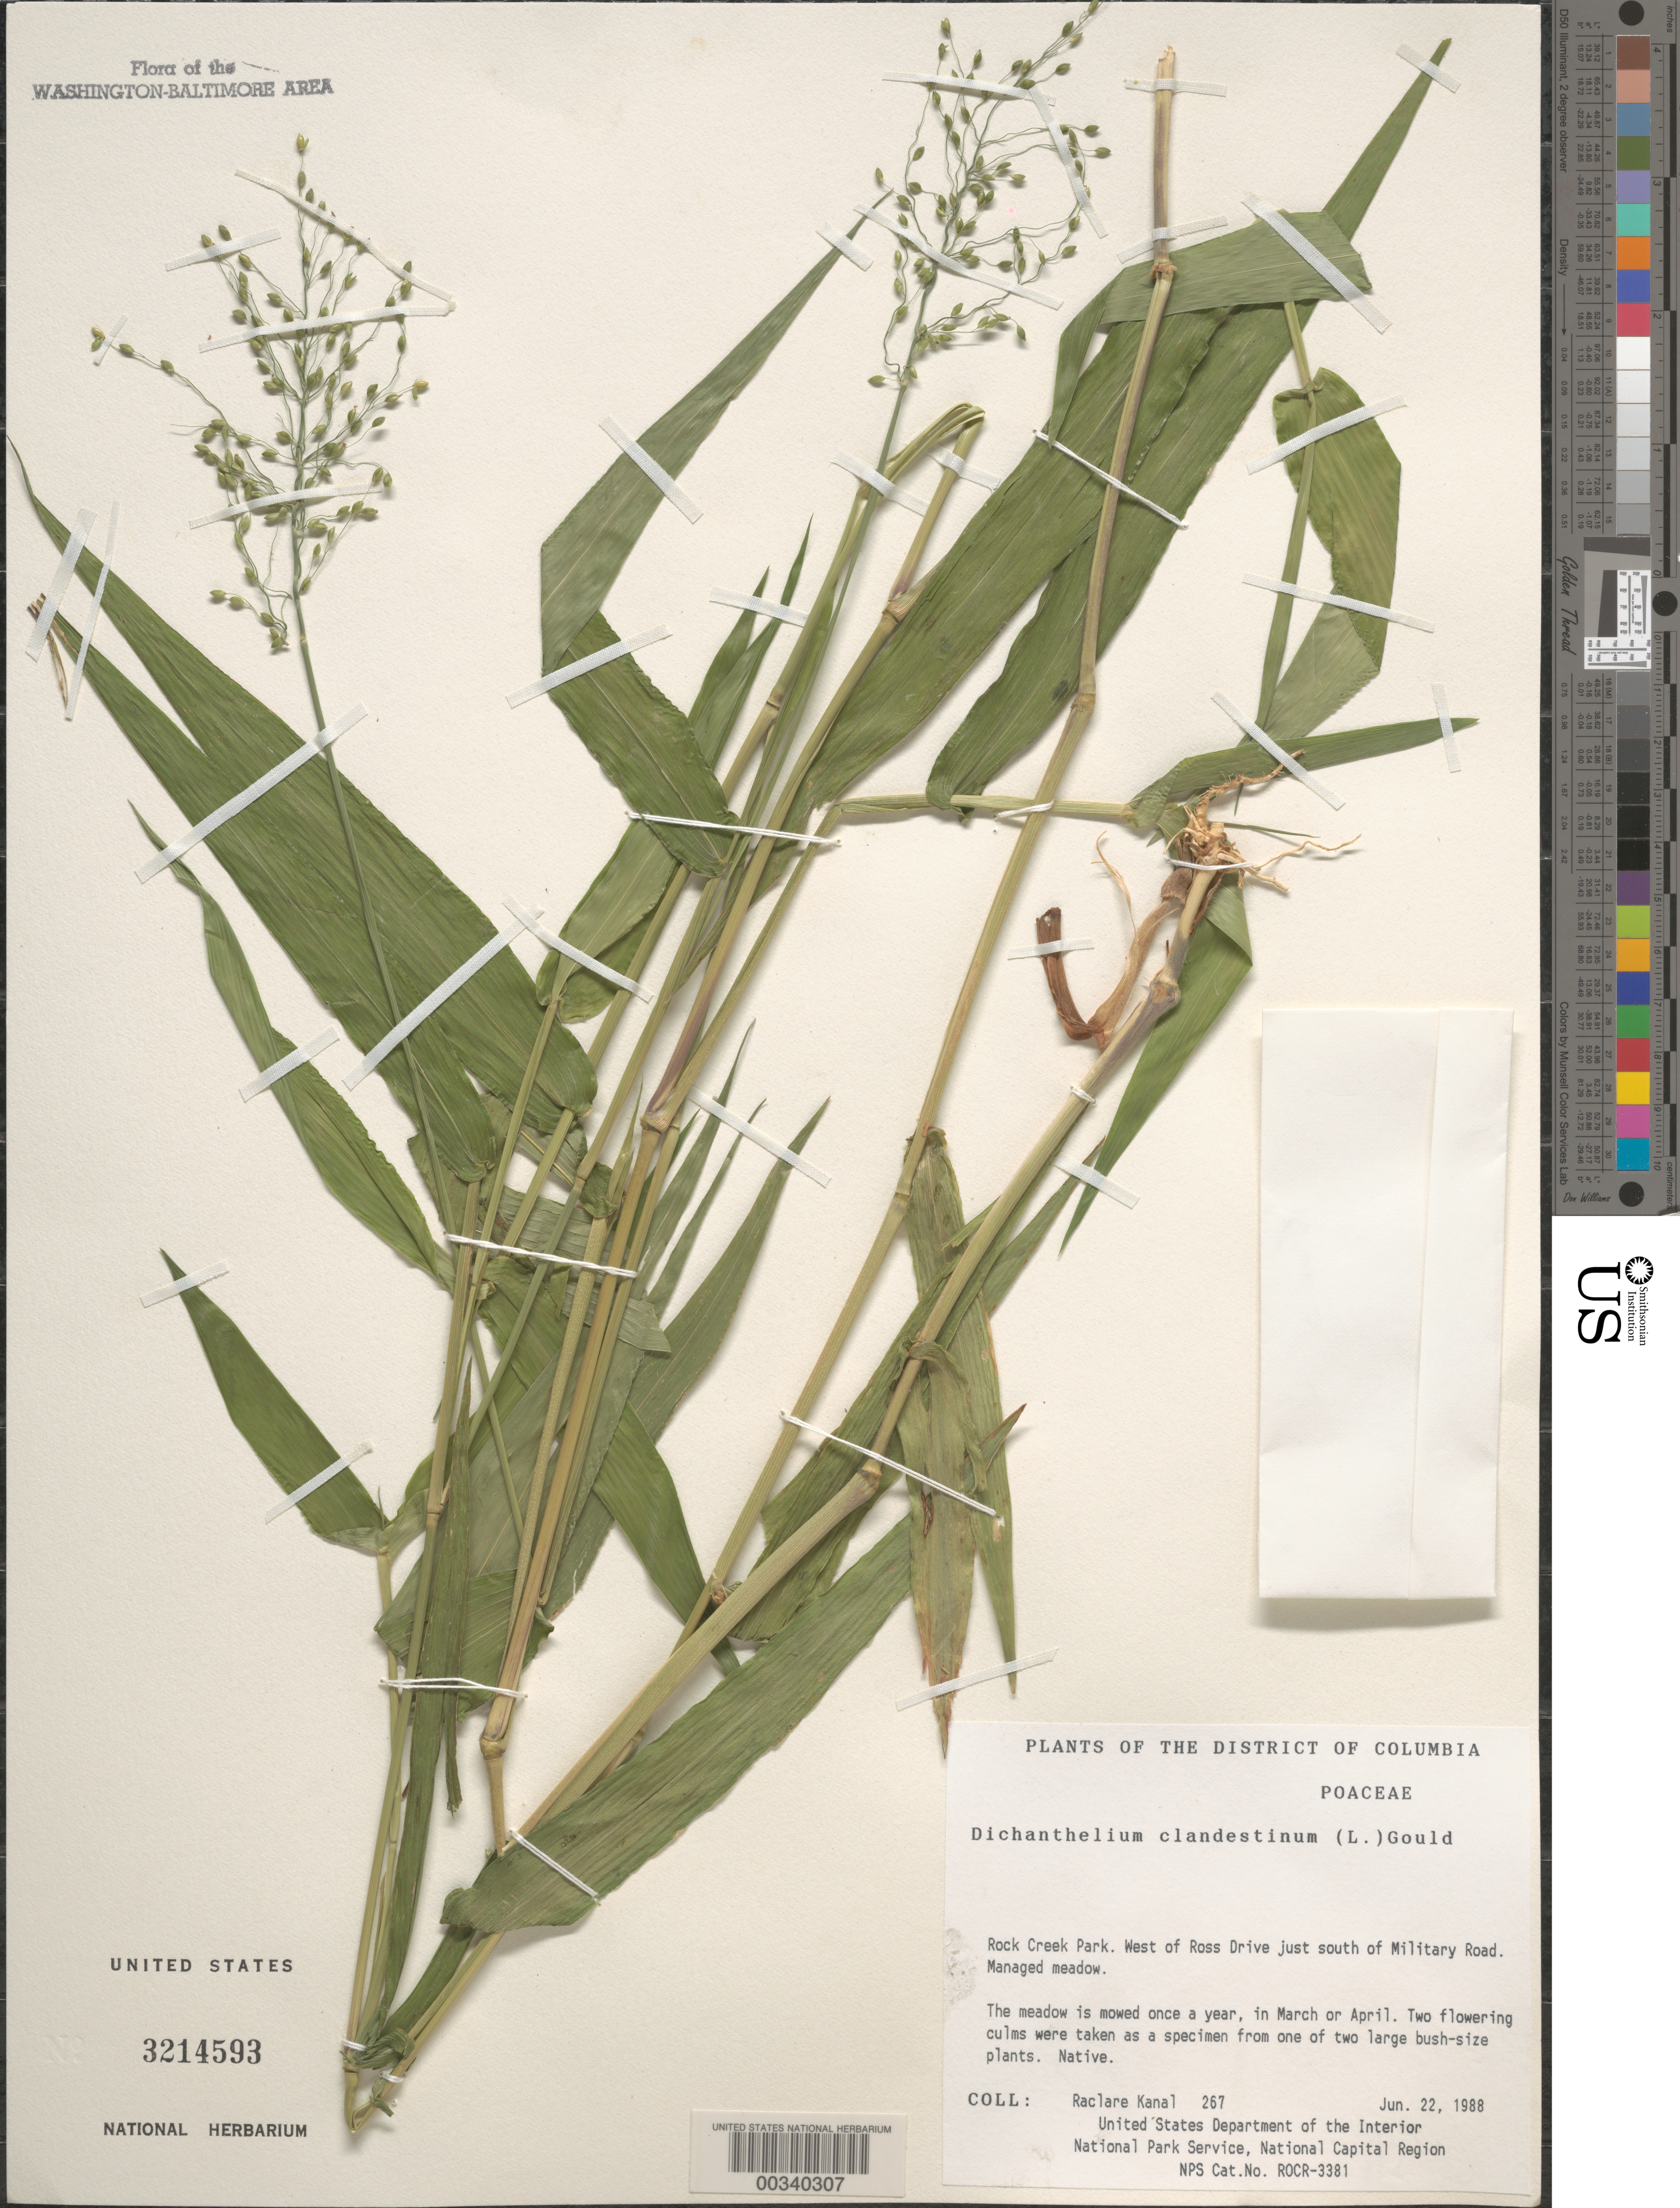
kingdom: Plantae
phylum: Tracheophyta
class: Liliopsida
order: Poales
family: Poaceae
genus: Dichanthelium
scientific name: Dichanthelium clandestinum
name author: (L.) Gould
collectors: R. Kanal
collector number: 267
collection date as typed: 22 Jun 1988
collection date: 1988-06-22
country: United States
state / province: District of Columbia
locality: Rock Creek Park. W of Ross Dr, S of Military Rd Rock Creek Park and Vicinity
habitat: Meadow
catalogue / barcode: US 3214593